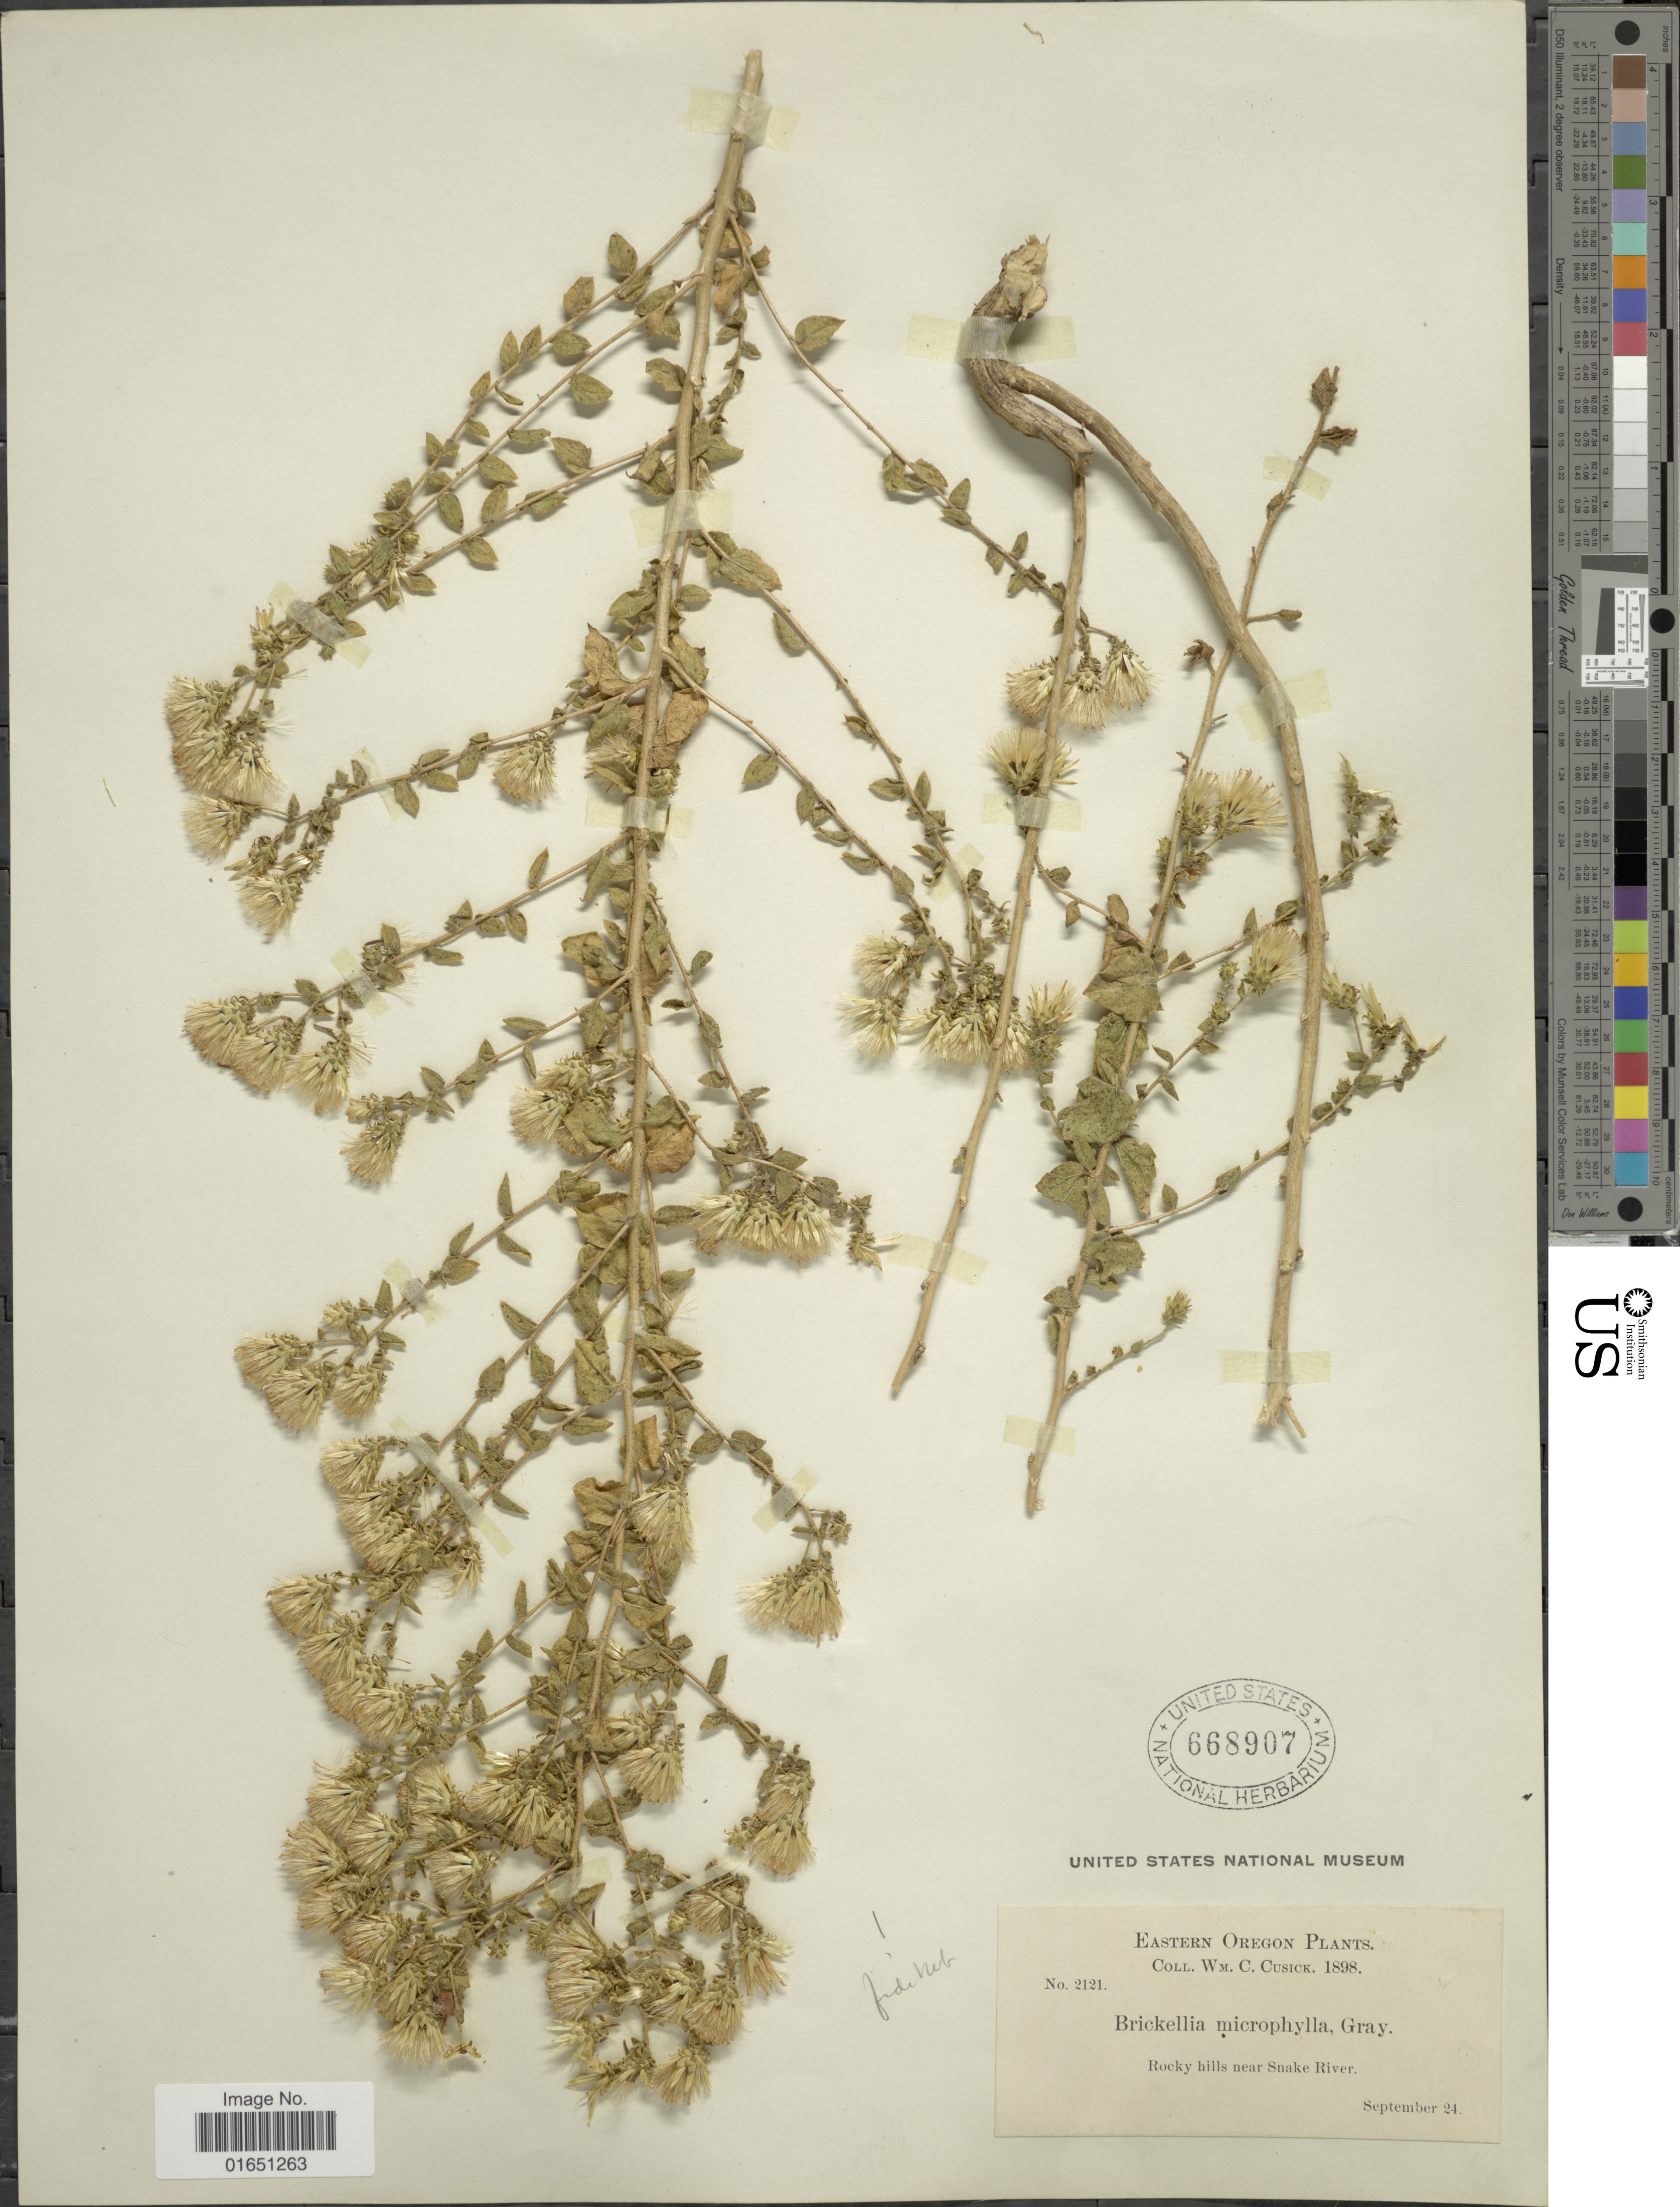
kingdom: Plantae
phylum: Tracheophyta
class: Magnoliopsida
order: Asterales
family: Asteraceae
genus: Brickellia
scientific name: Brickellia microphylla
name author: (Nutt.) A. Gray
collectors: W. C. Cusick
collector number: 2121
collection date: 1898-09-24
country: United States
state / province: Oregon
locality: Eastern Oregon. Rocky hills near Snake River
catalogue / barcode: US 668907